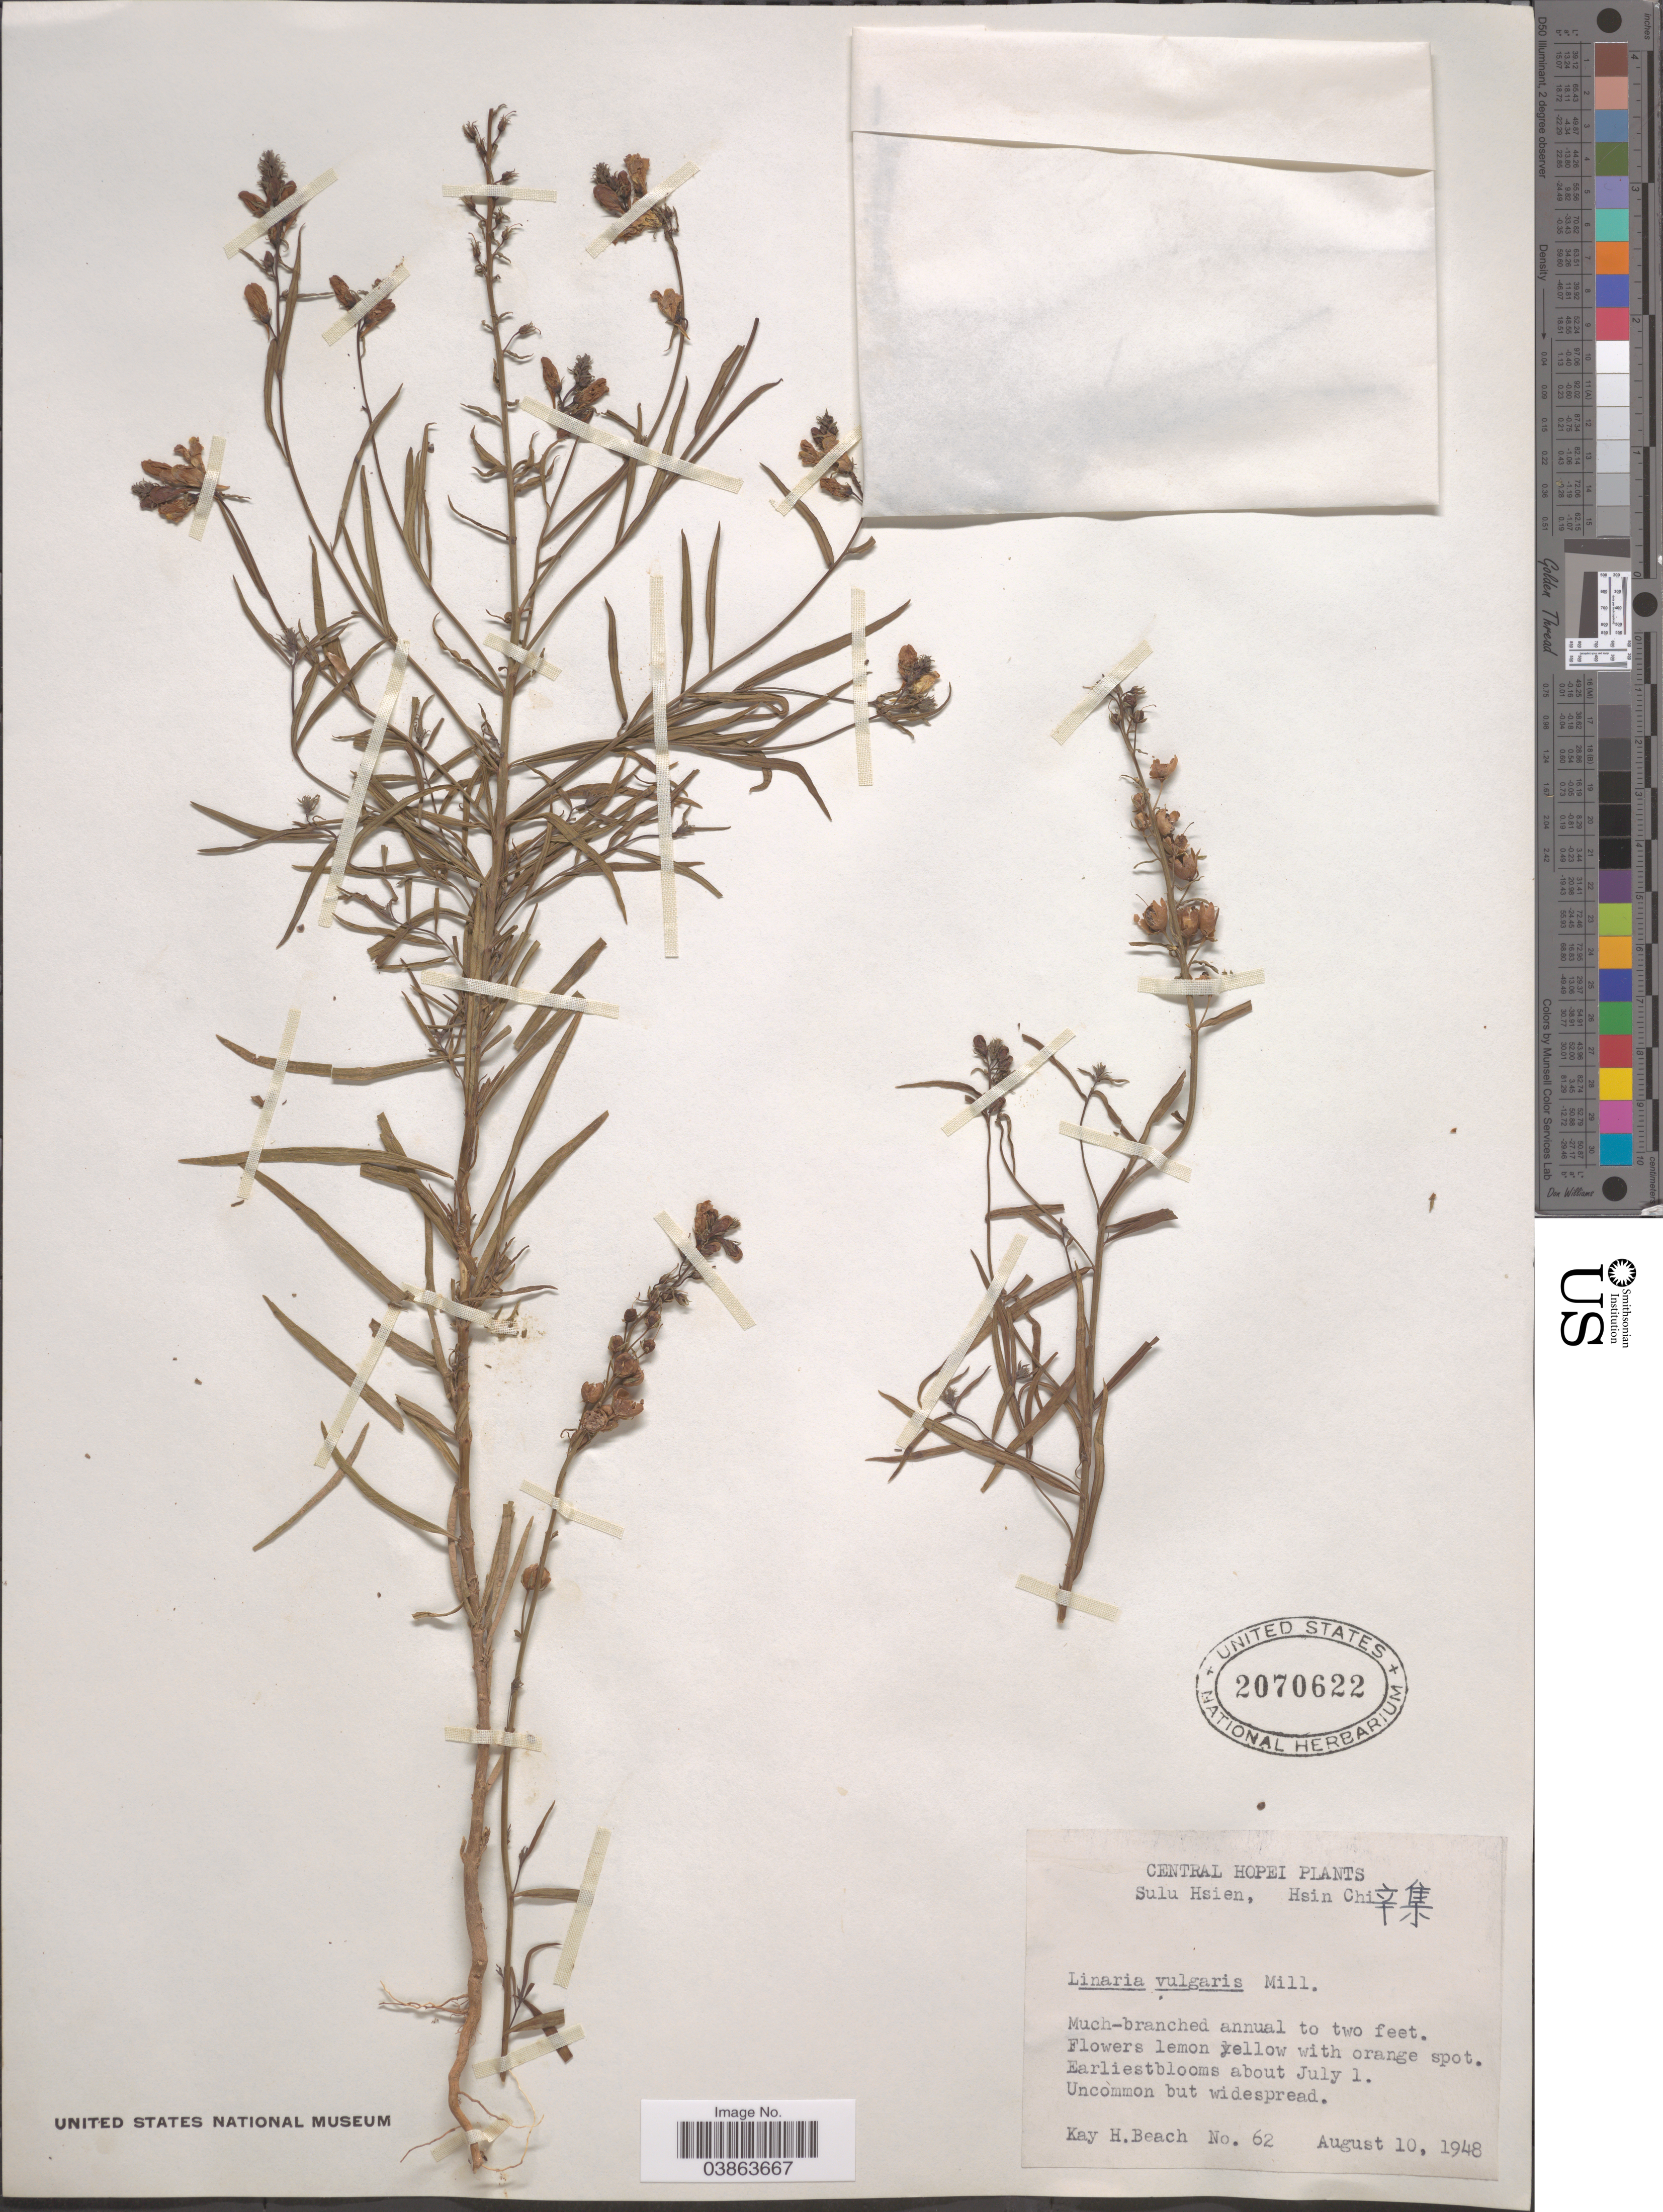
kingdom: Plantae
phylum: Tracheophyta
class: Magnoliopsida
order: Lamiales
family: Plantaginaceae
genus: Linaria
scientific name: Linaria vulgaris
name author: Mill.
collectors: K. H. Beach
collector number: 62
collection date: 1948-08-10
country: China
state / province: Hebei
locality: Central Hopei. Sulu Hsien, Hsin Chi X.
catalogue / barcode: US 2070622